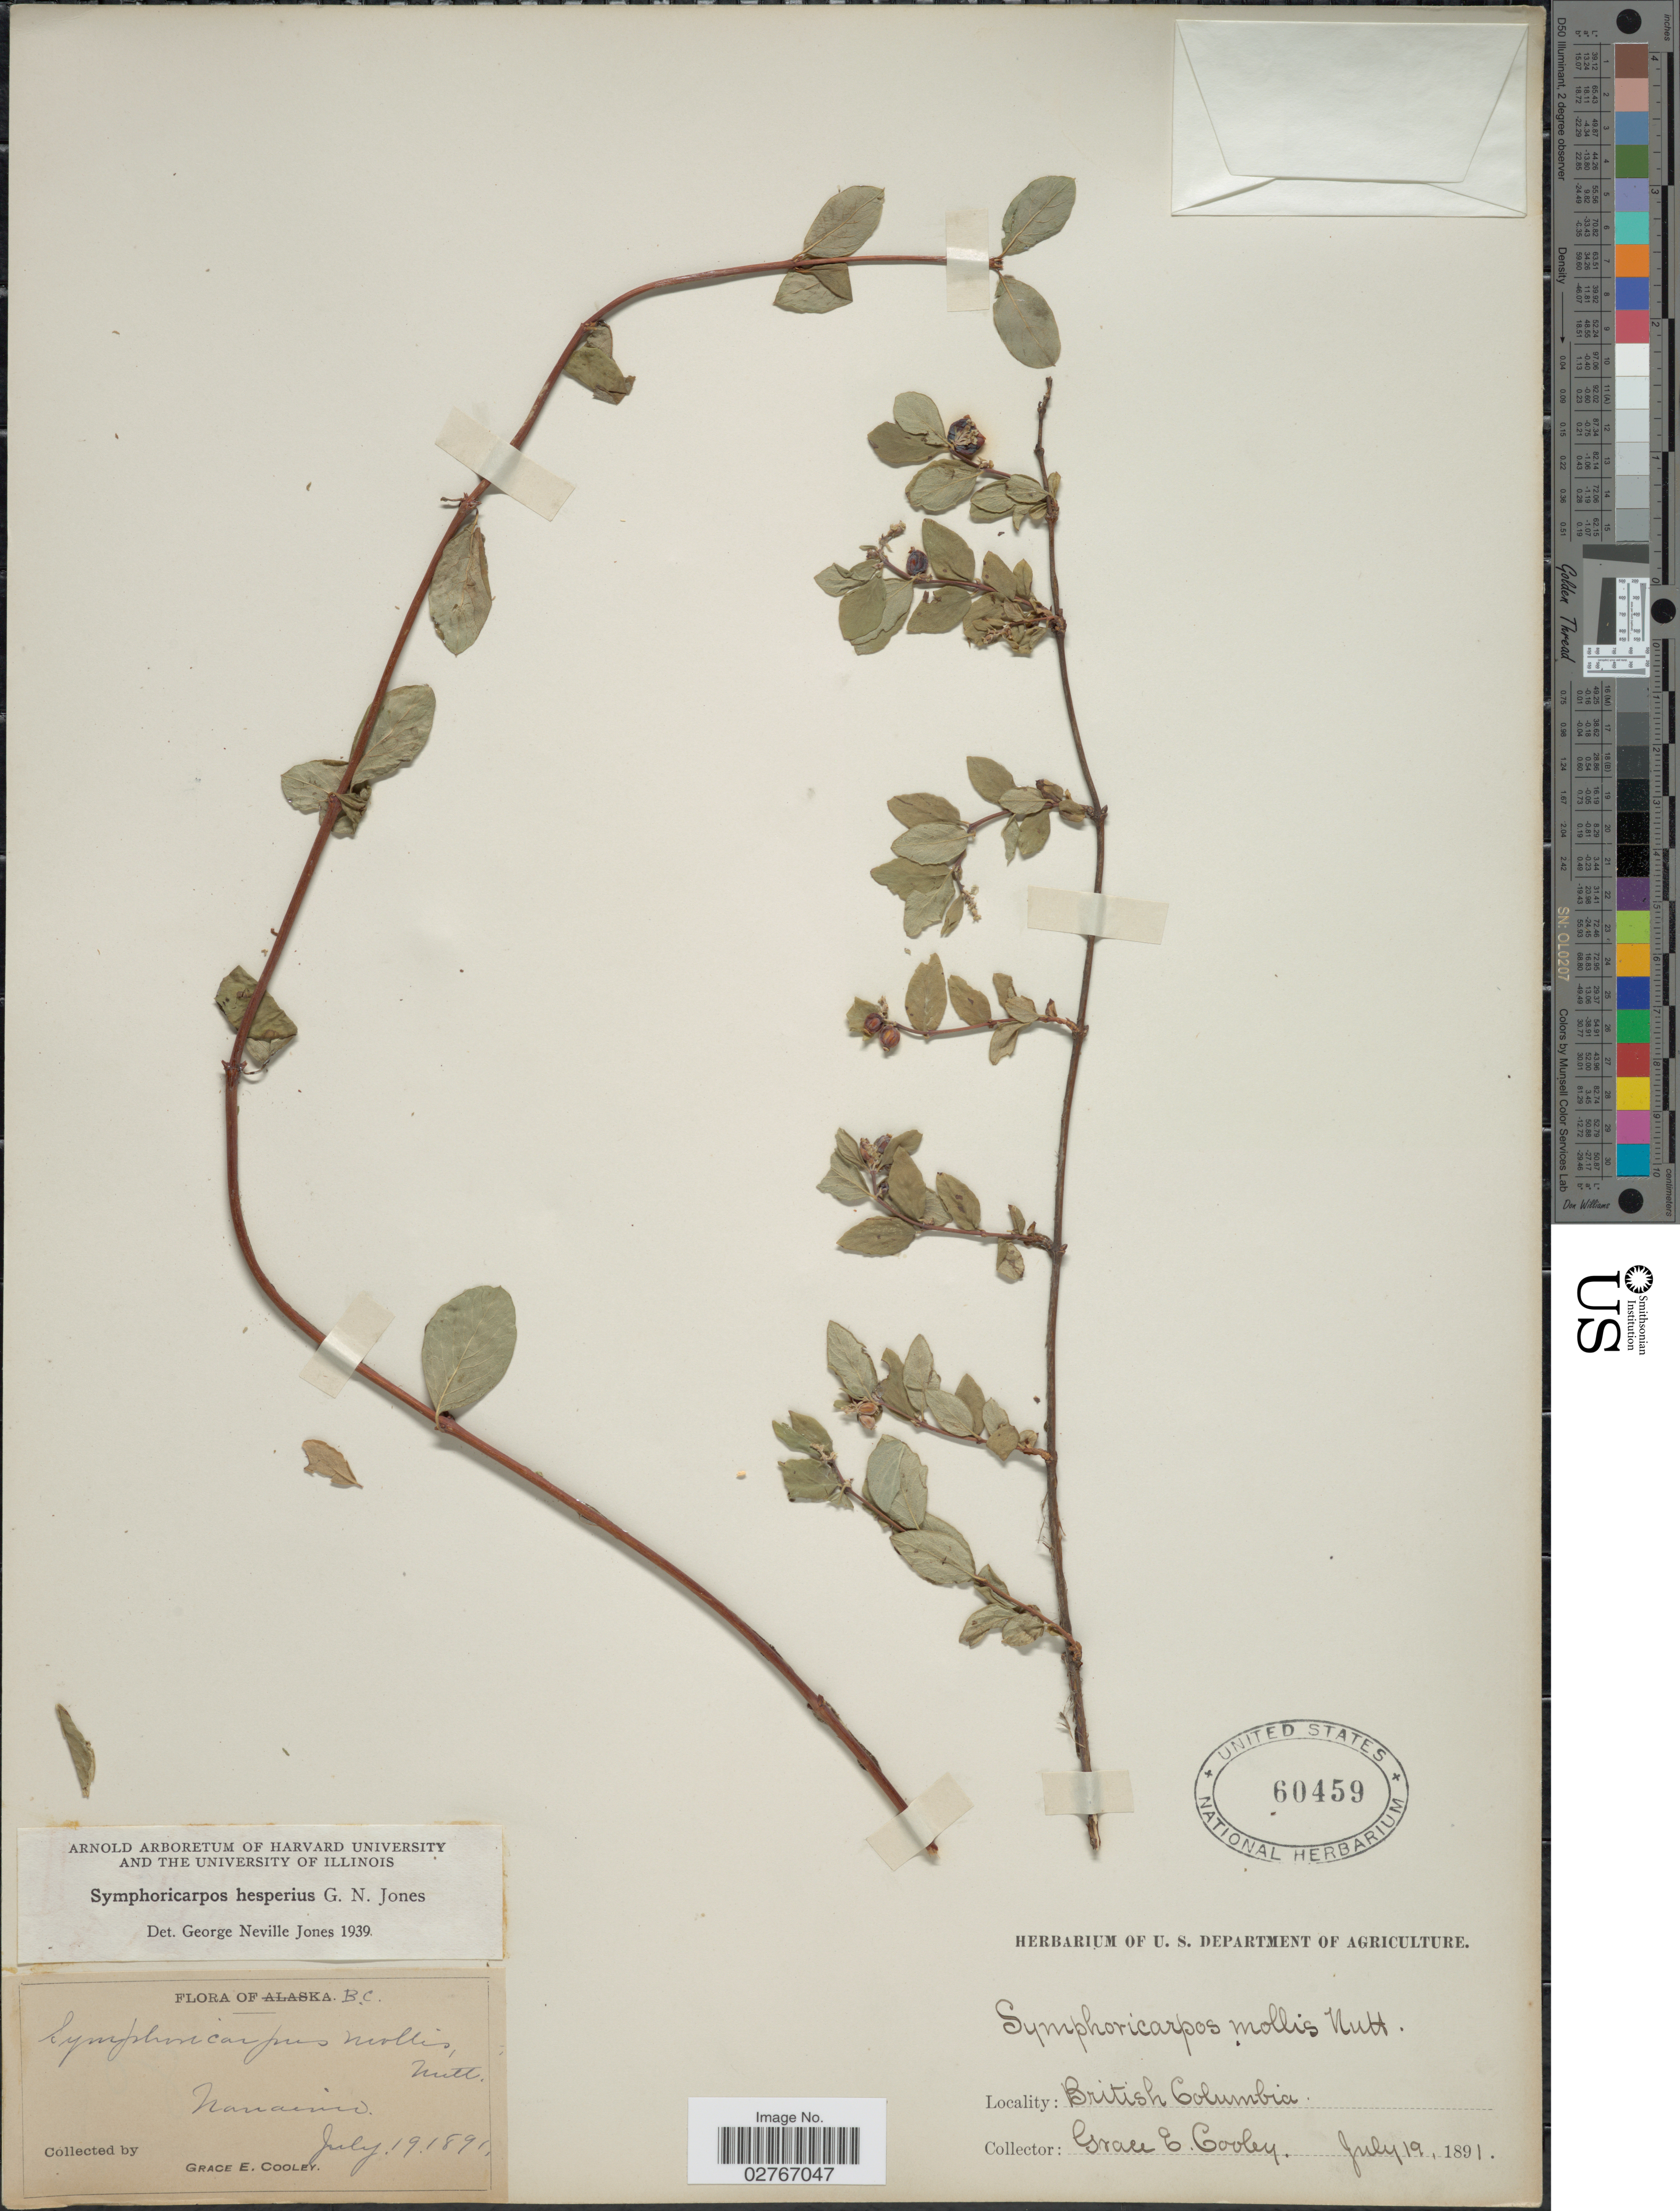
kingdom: Plantae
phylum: Tracheophyta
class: Magnoliopsida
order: Dipsacales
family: Caprifoliaceae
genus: Symphoricarpos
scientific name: Symphoricarpos hesperius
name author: G.N. Jones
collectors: G. E. Cooley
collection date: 1891-07-19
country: Canada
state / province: British Columbia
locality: Naraimo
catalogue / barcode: US 60459